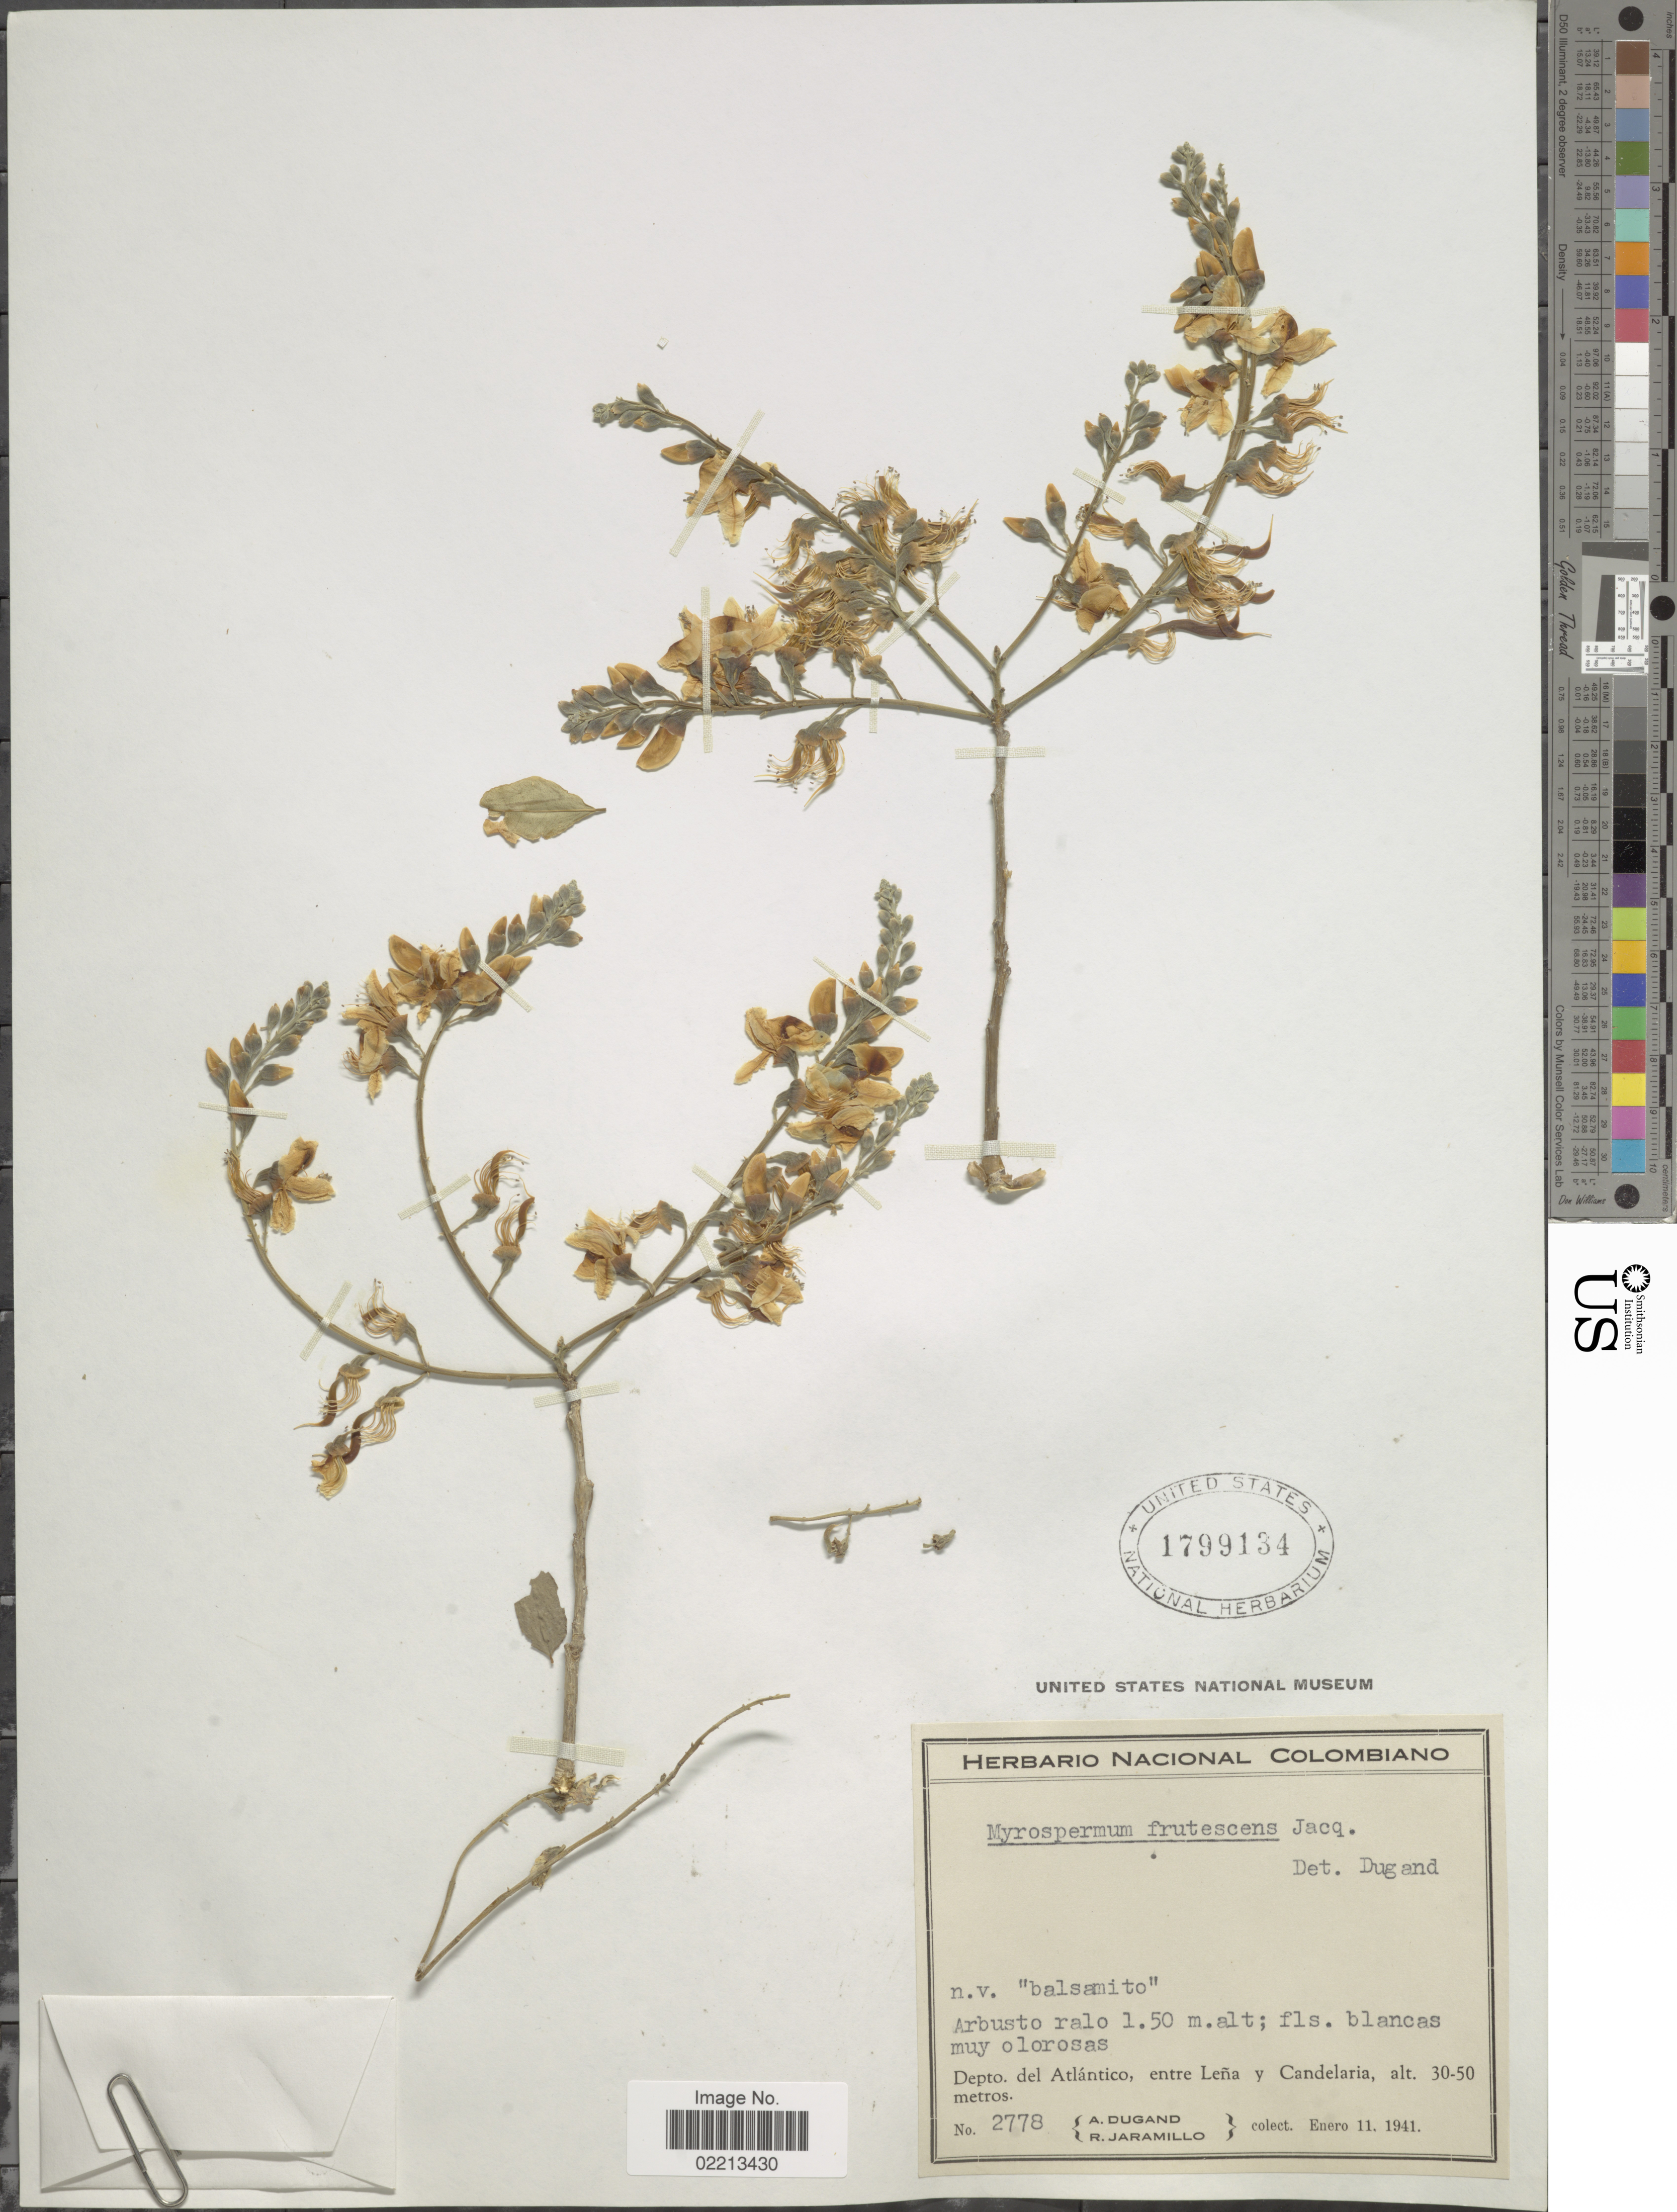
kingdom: Plantae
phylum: Tracheophyta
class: Magnoliopsida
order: Fabales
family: Fabaceae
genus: Myrospermum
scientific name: Myrospermum frutescens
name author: Jacq.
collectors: A. Dugand & R. Jaramillo M.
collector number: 2778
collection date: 1941-01-11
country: Colombia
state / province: Atlántico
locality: Entre Lena y Candelaria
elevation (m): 30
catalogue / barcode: US 1799134